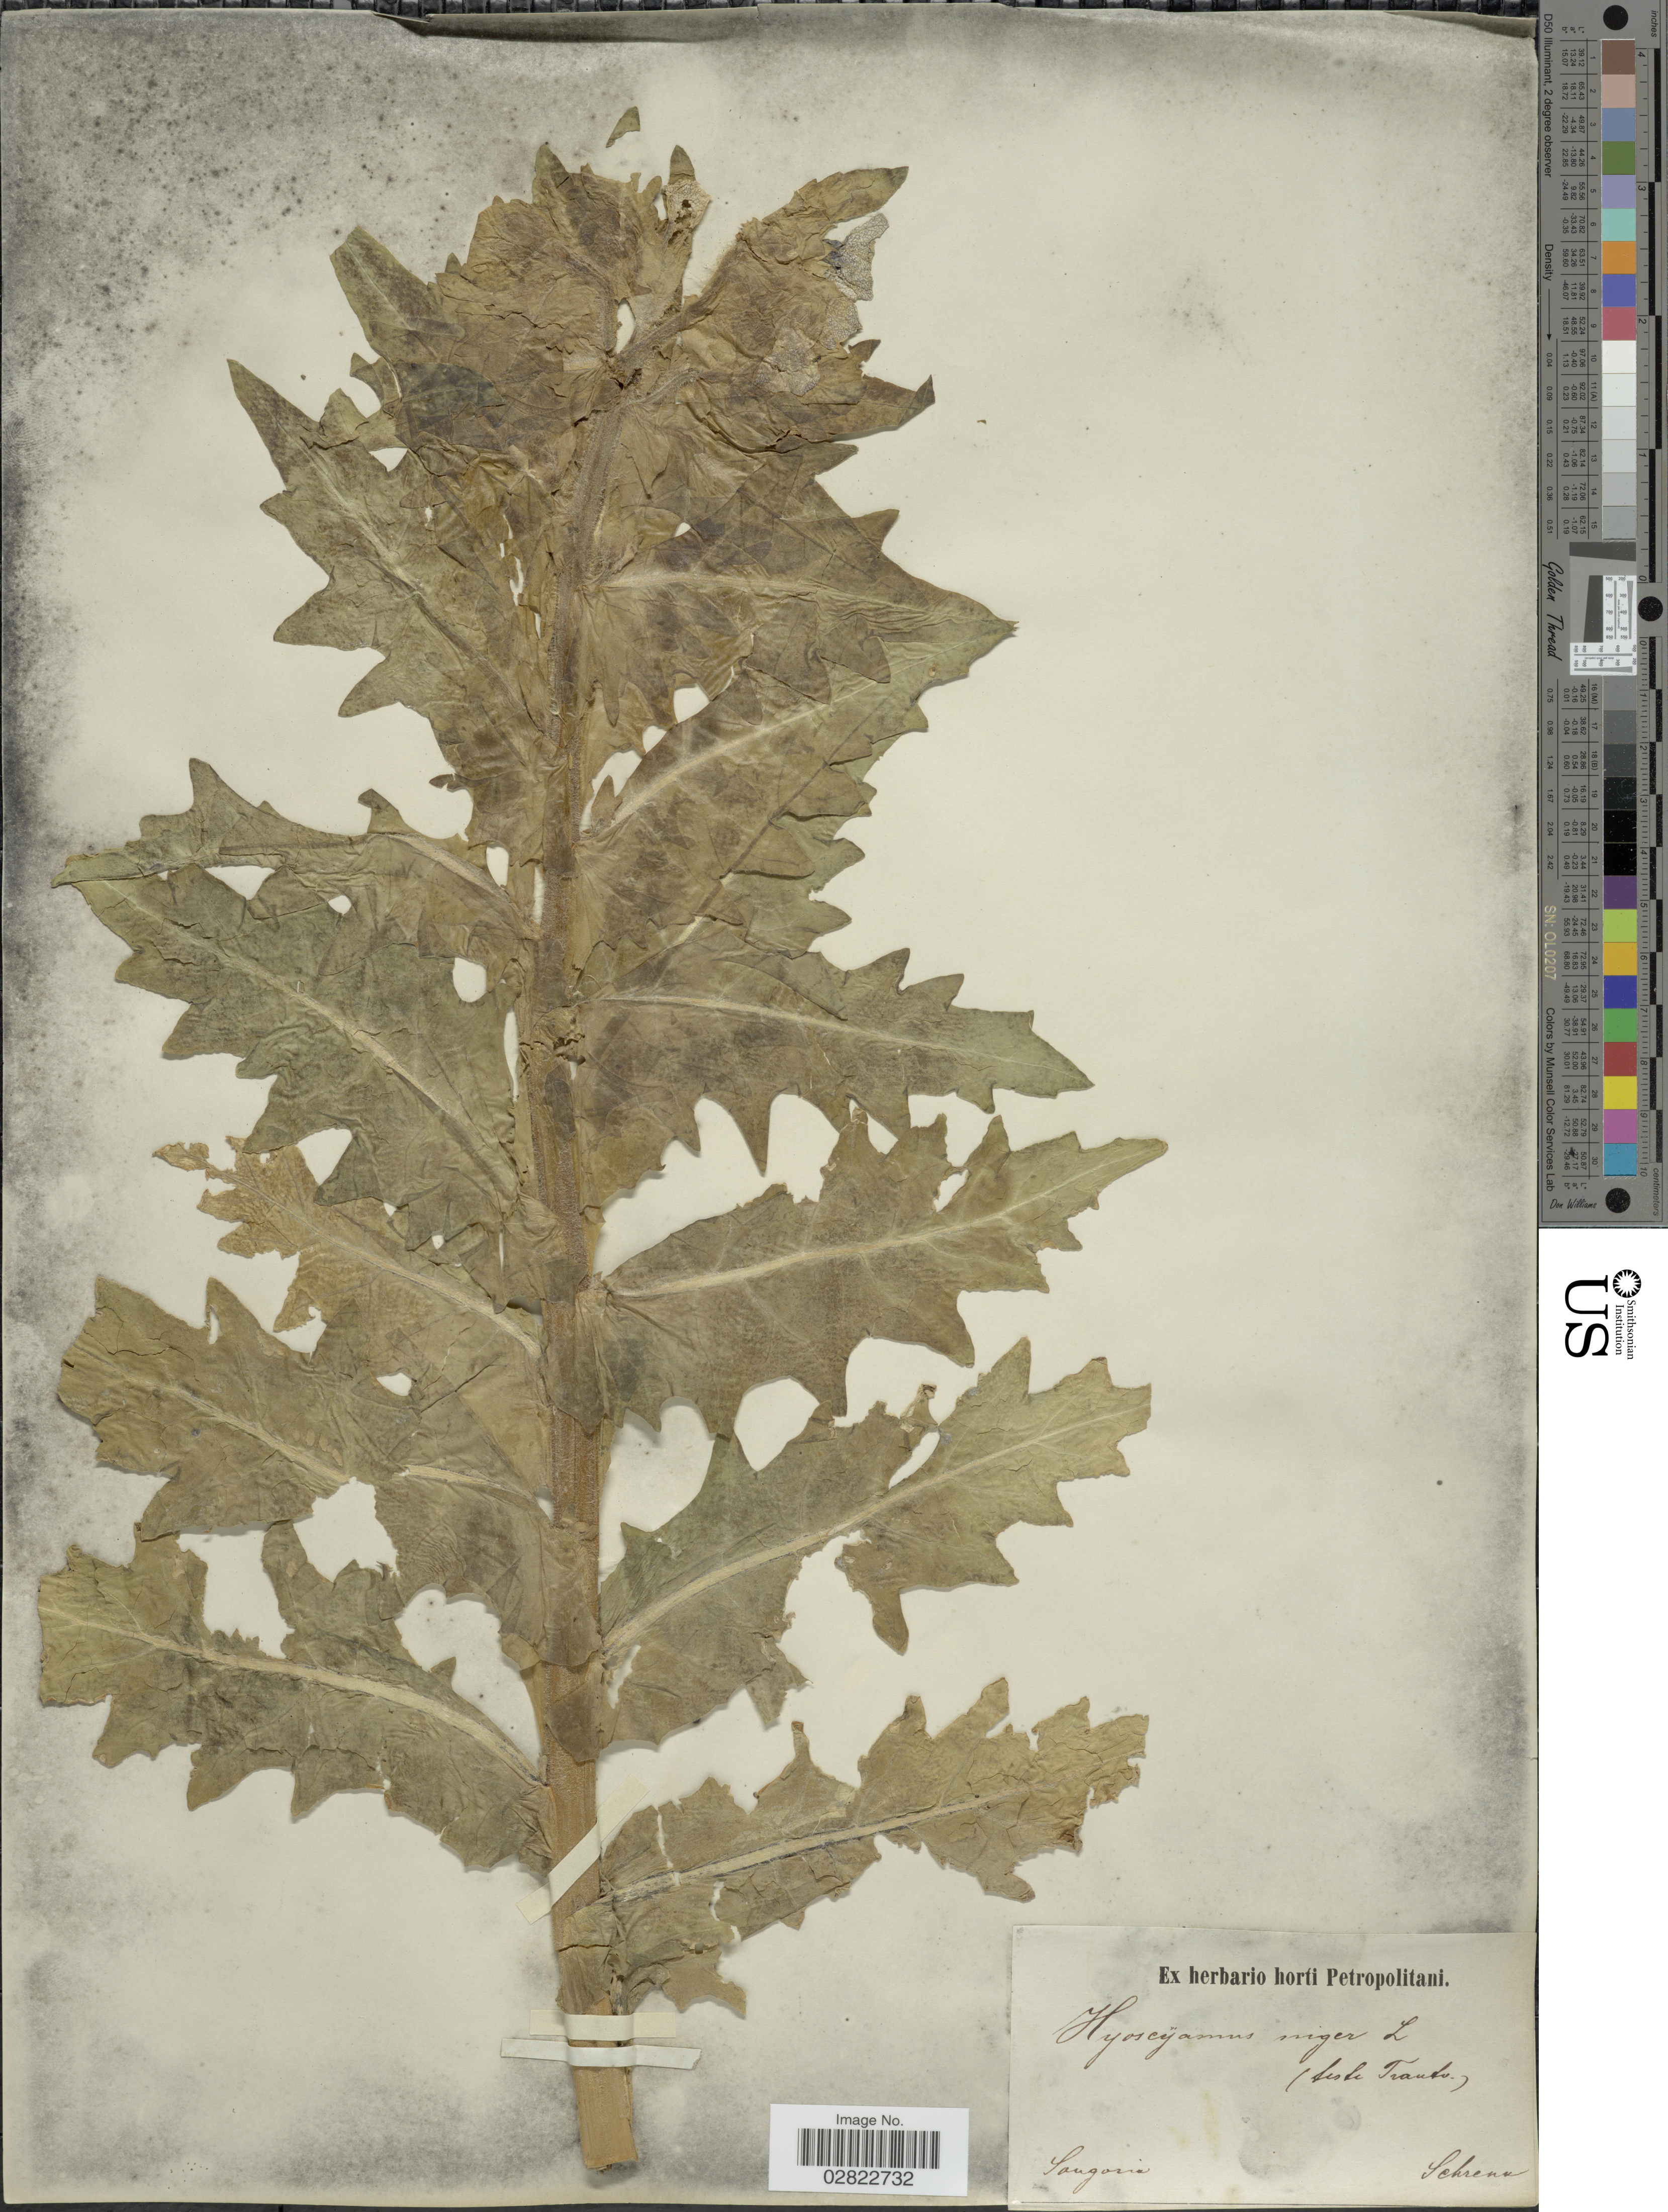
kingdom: Plantae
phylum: Tracheophyta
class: Magnoliopsida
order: Solanales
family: Solanaceae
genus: Hyoscyamus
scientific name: Hyoscyamus niger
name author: L.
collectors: A.G. Schrenk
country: Kazakhstan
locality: Songoria.